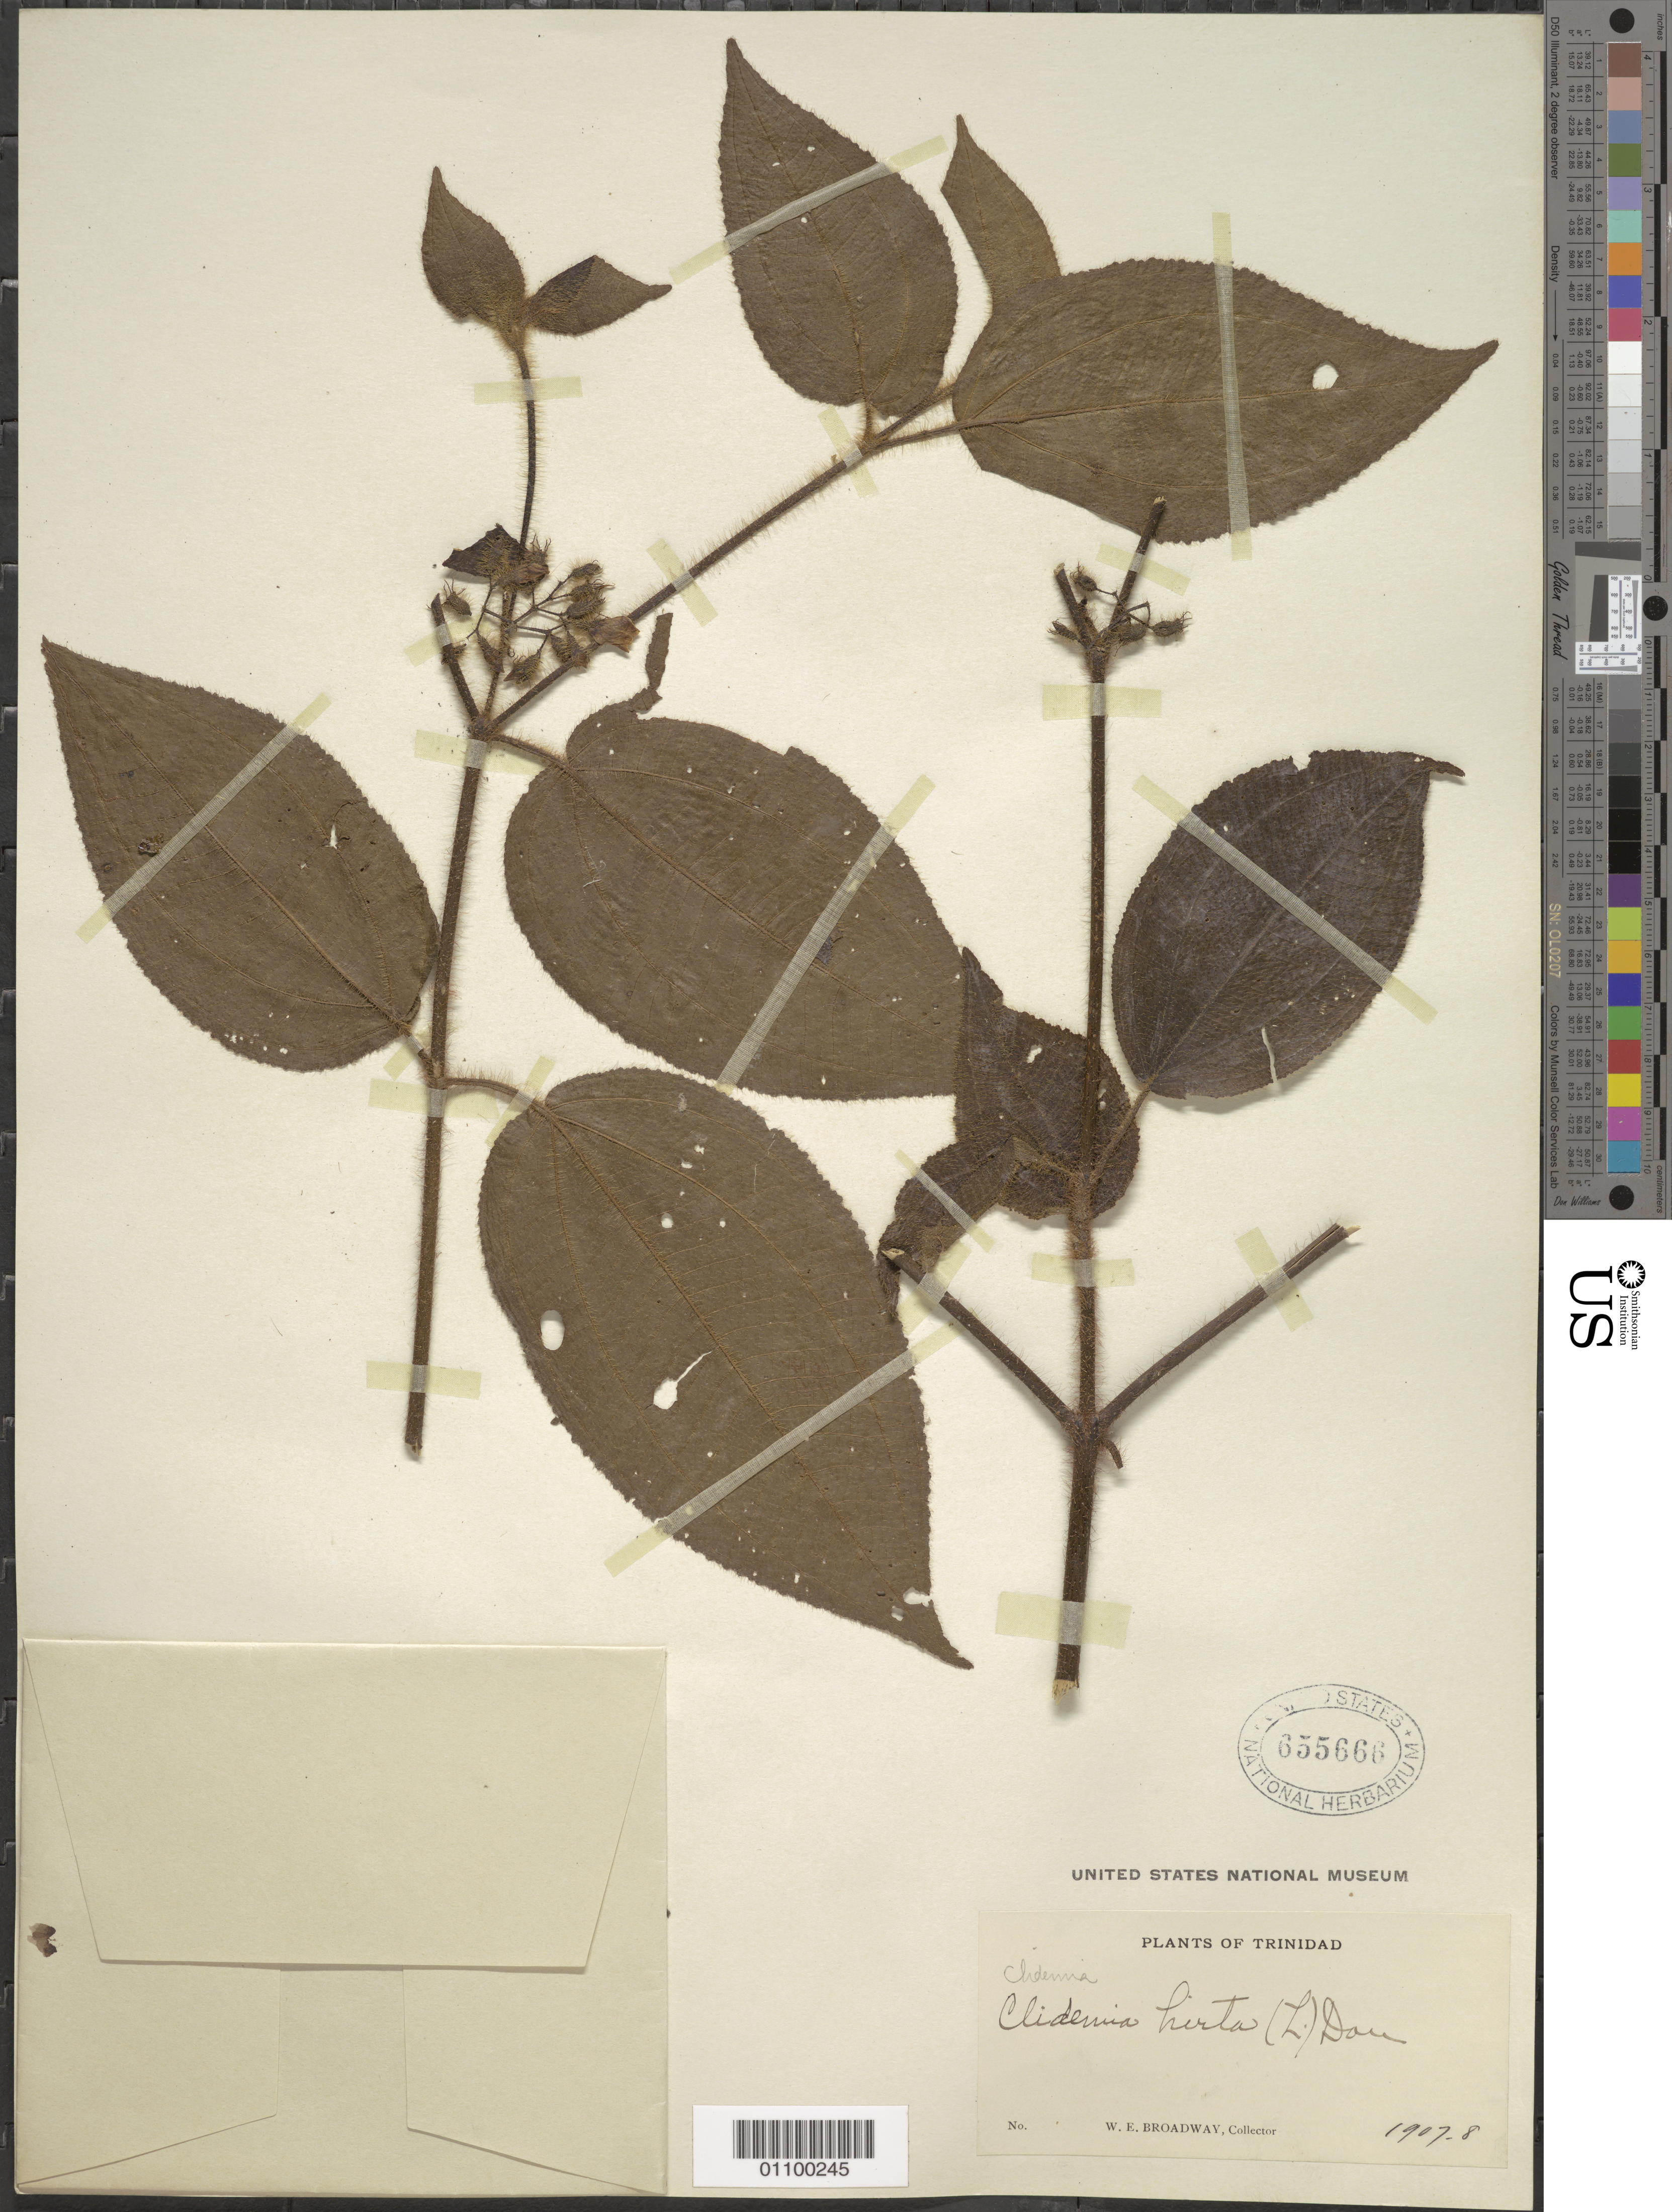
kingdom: Plantae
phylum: Tracheophyta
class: Magnoliopsida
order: Myrtales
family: Melastomataceae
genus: Clidemia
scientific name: Clidemia hirta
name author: (L.) D. Don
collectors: W. E. Broadway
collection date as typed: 01 Jan 1907 to 31 Dec 1908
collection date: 1907-01-01/1908-12-31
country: Trinidad and Tobago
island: Trinidad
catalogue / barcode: US 655666